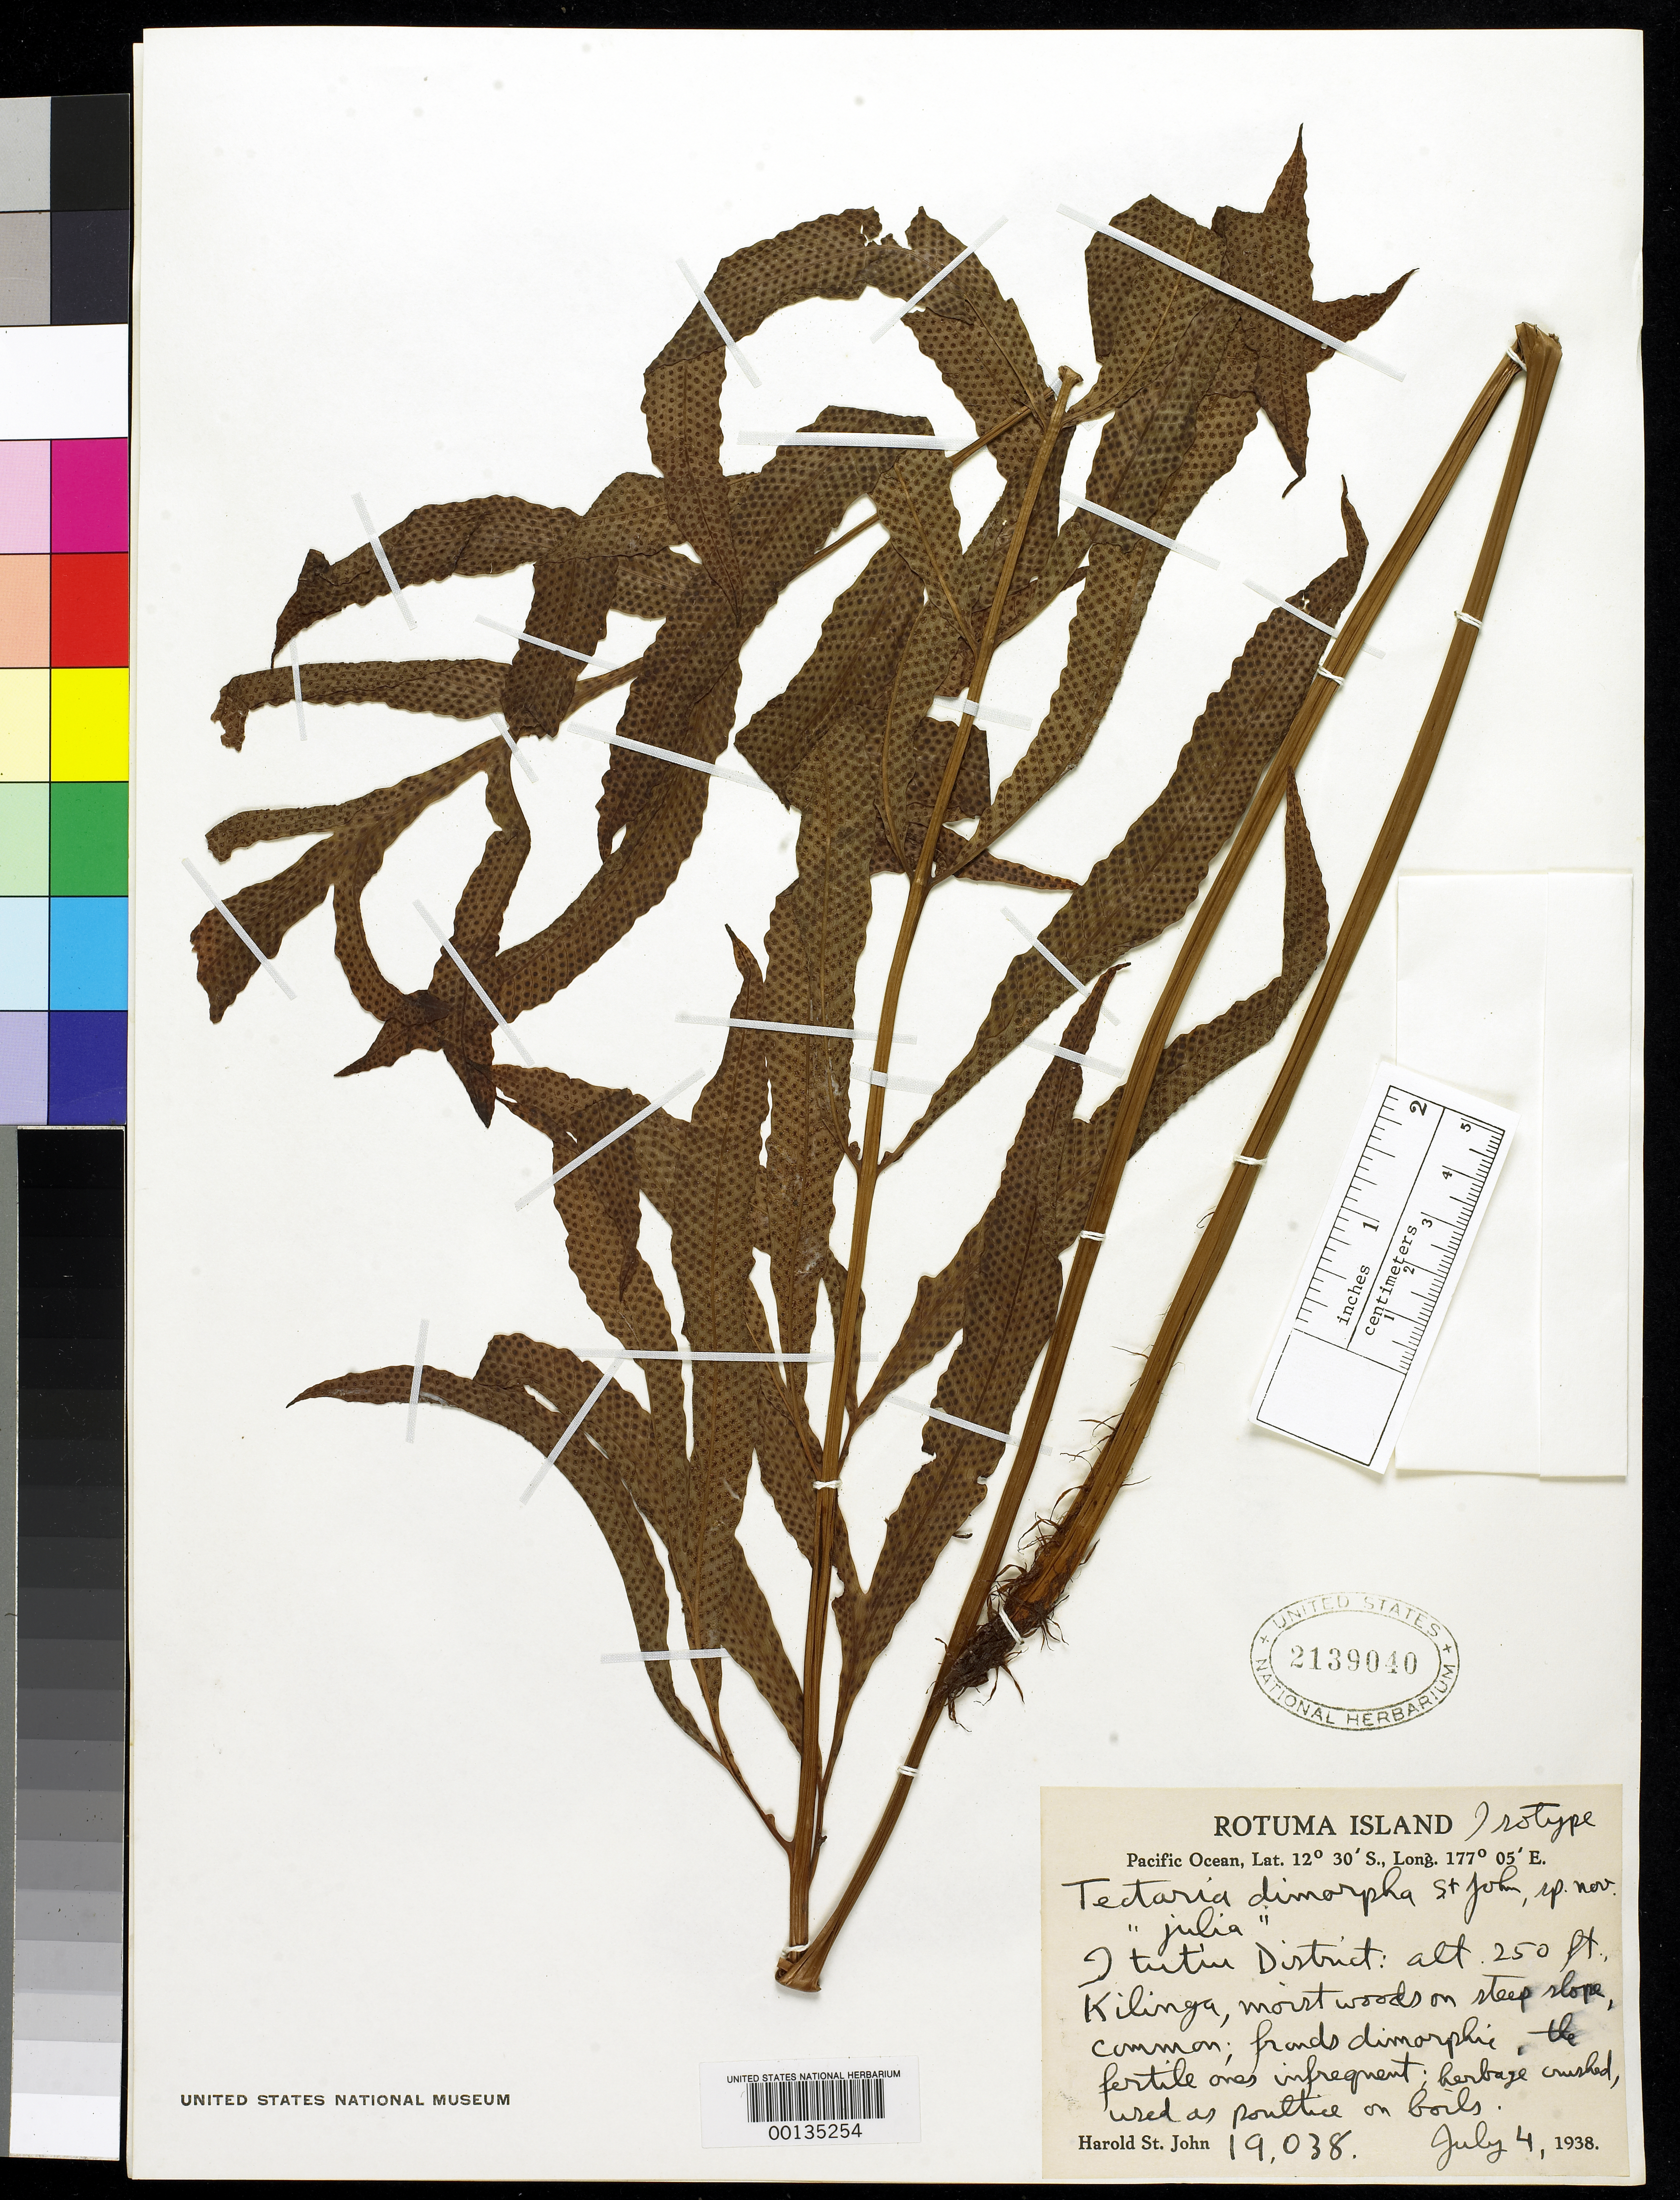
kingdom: Plantae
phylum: Tracheophyta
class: Polypodiopsida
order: Polypodiales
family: Tectariaceae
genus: Tectaria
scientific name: Tectaria dimorpha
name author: H. St. John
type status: Isotype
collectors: H. St. John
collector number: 19038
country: Fiji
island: Rotuma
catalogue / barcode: US 2139040